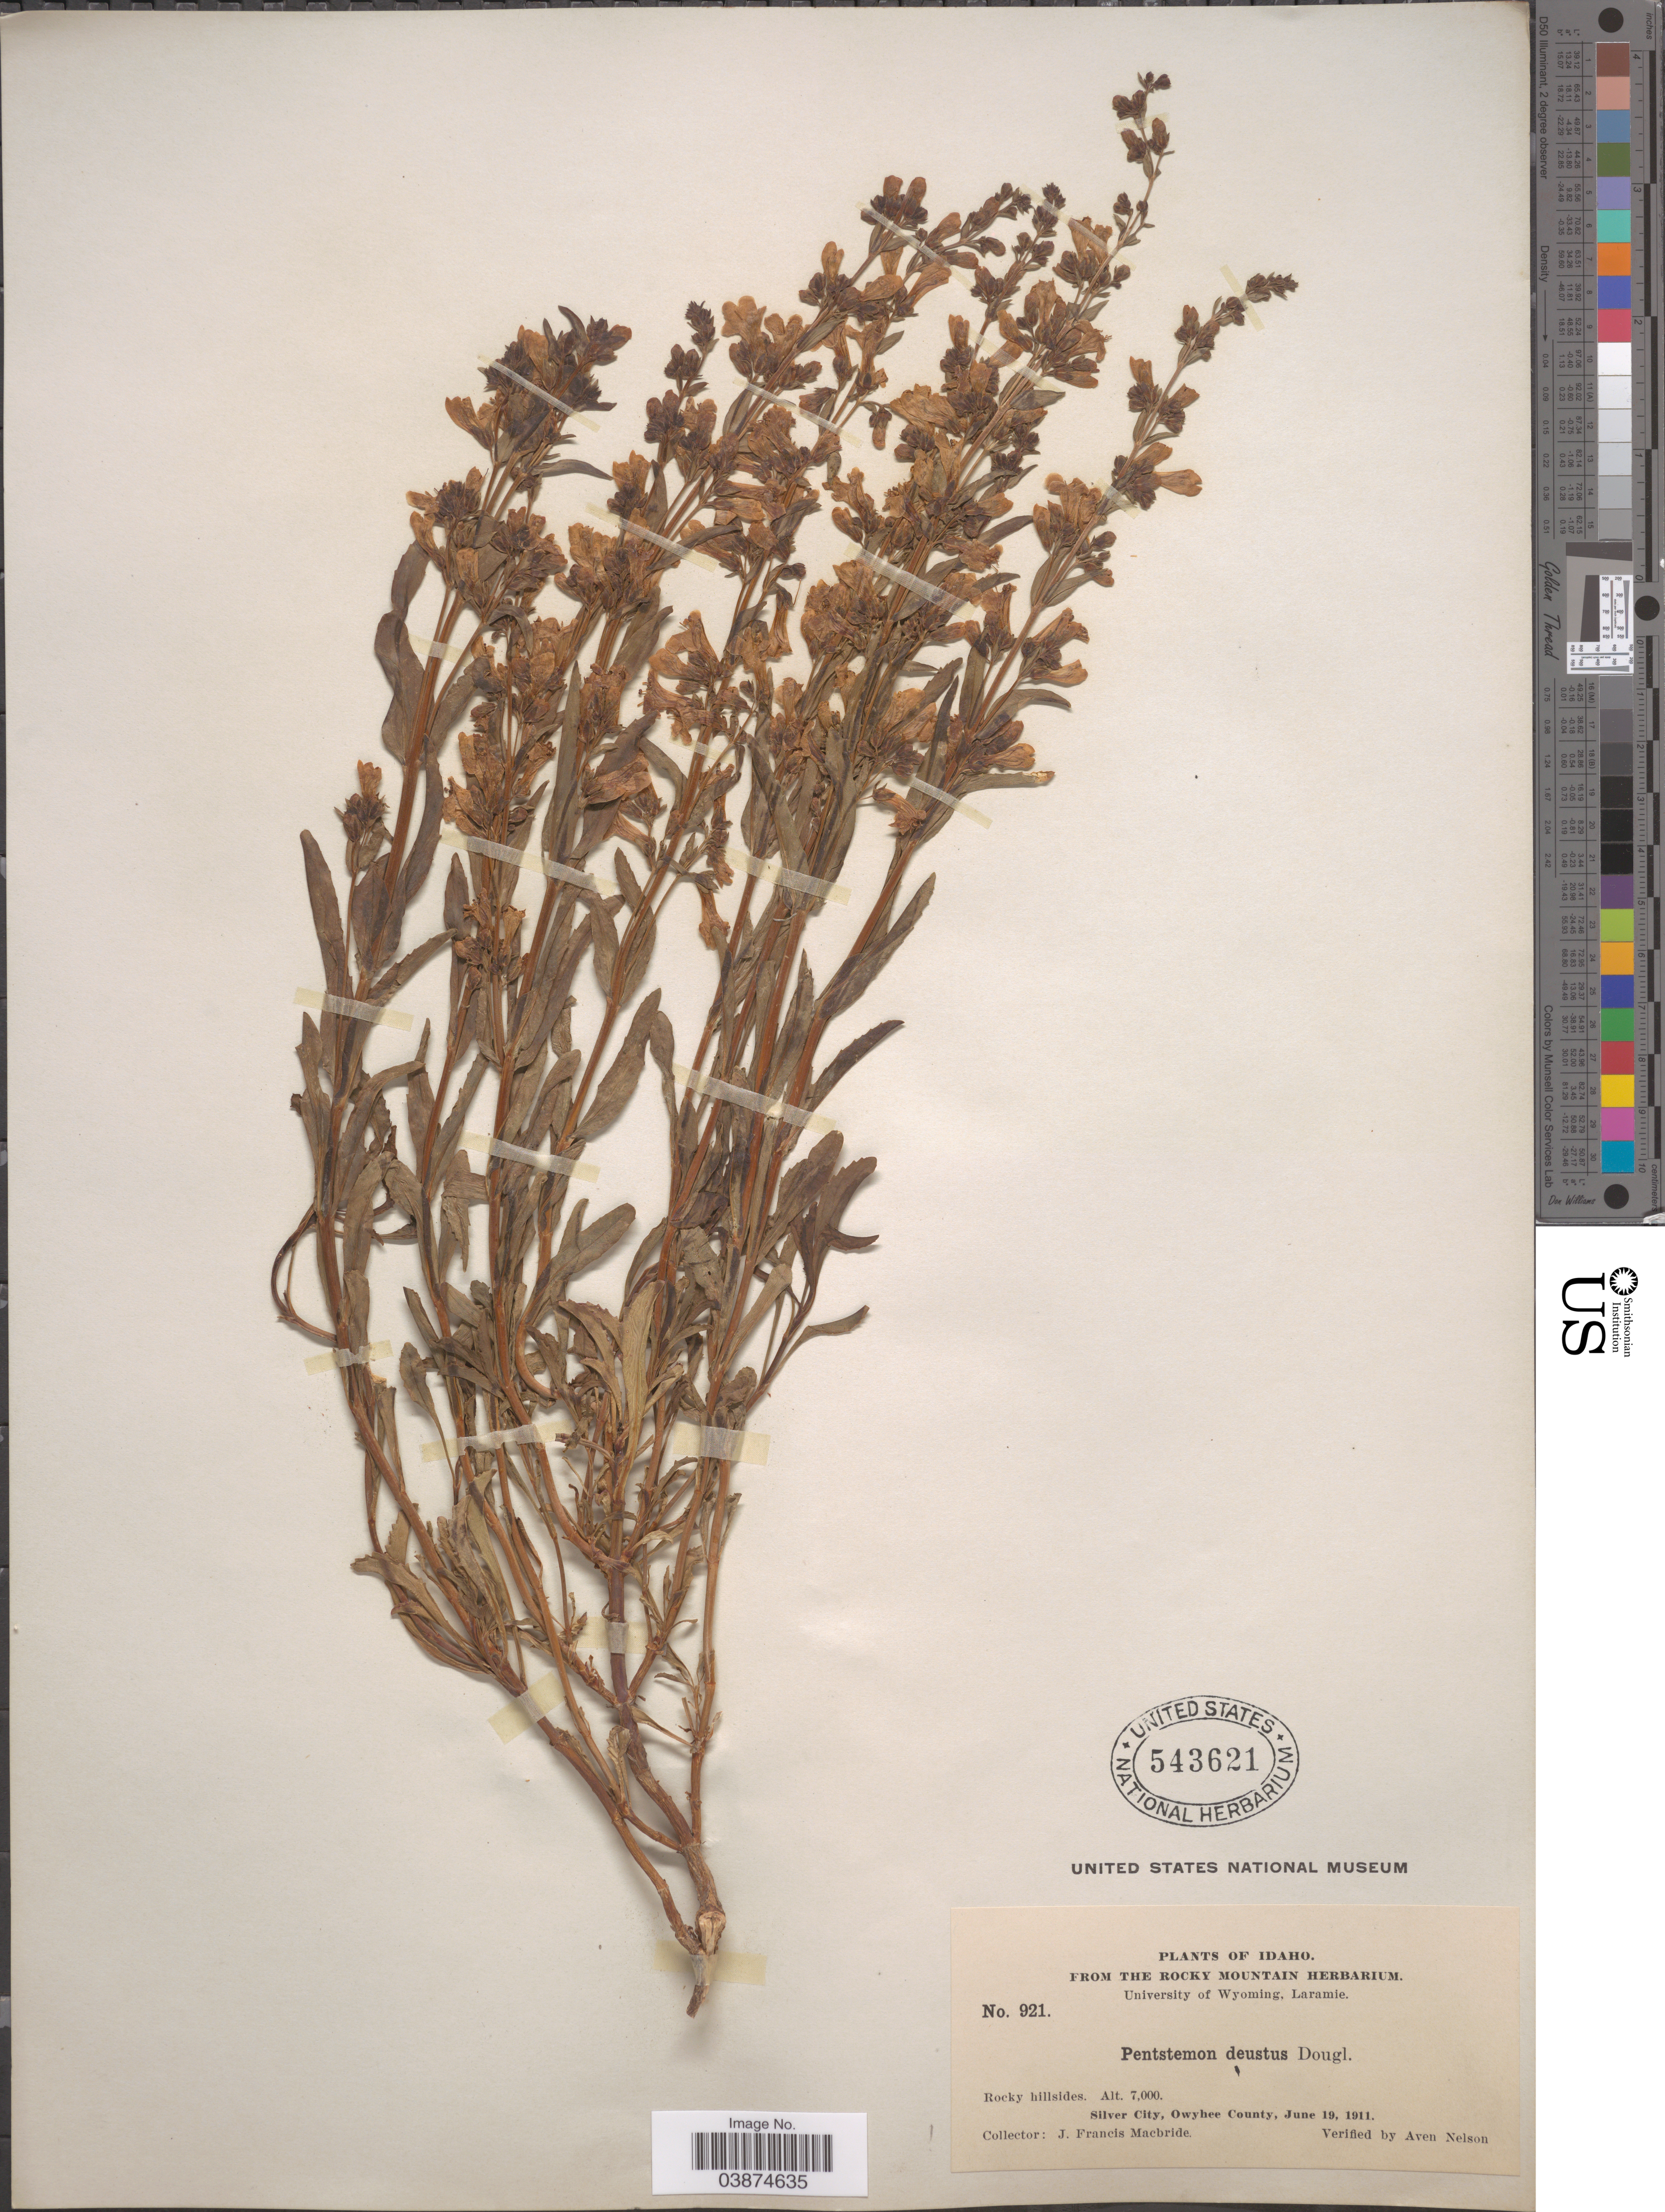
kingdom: Plantae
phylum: Tracheophyta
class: Magnoliopsida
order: Lamiales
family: Plantaginaceae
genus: Penstemon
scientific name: Penstemon deustus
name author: Douglas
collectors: J. F. Macbride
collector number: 921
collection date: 1911-06-19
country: United States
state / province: Idaho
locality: Silver City, Owyhee County.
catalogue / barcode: US 543621